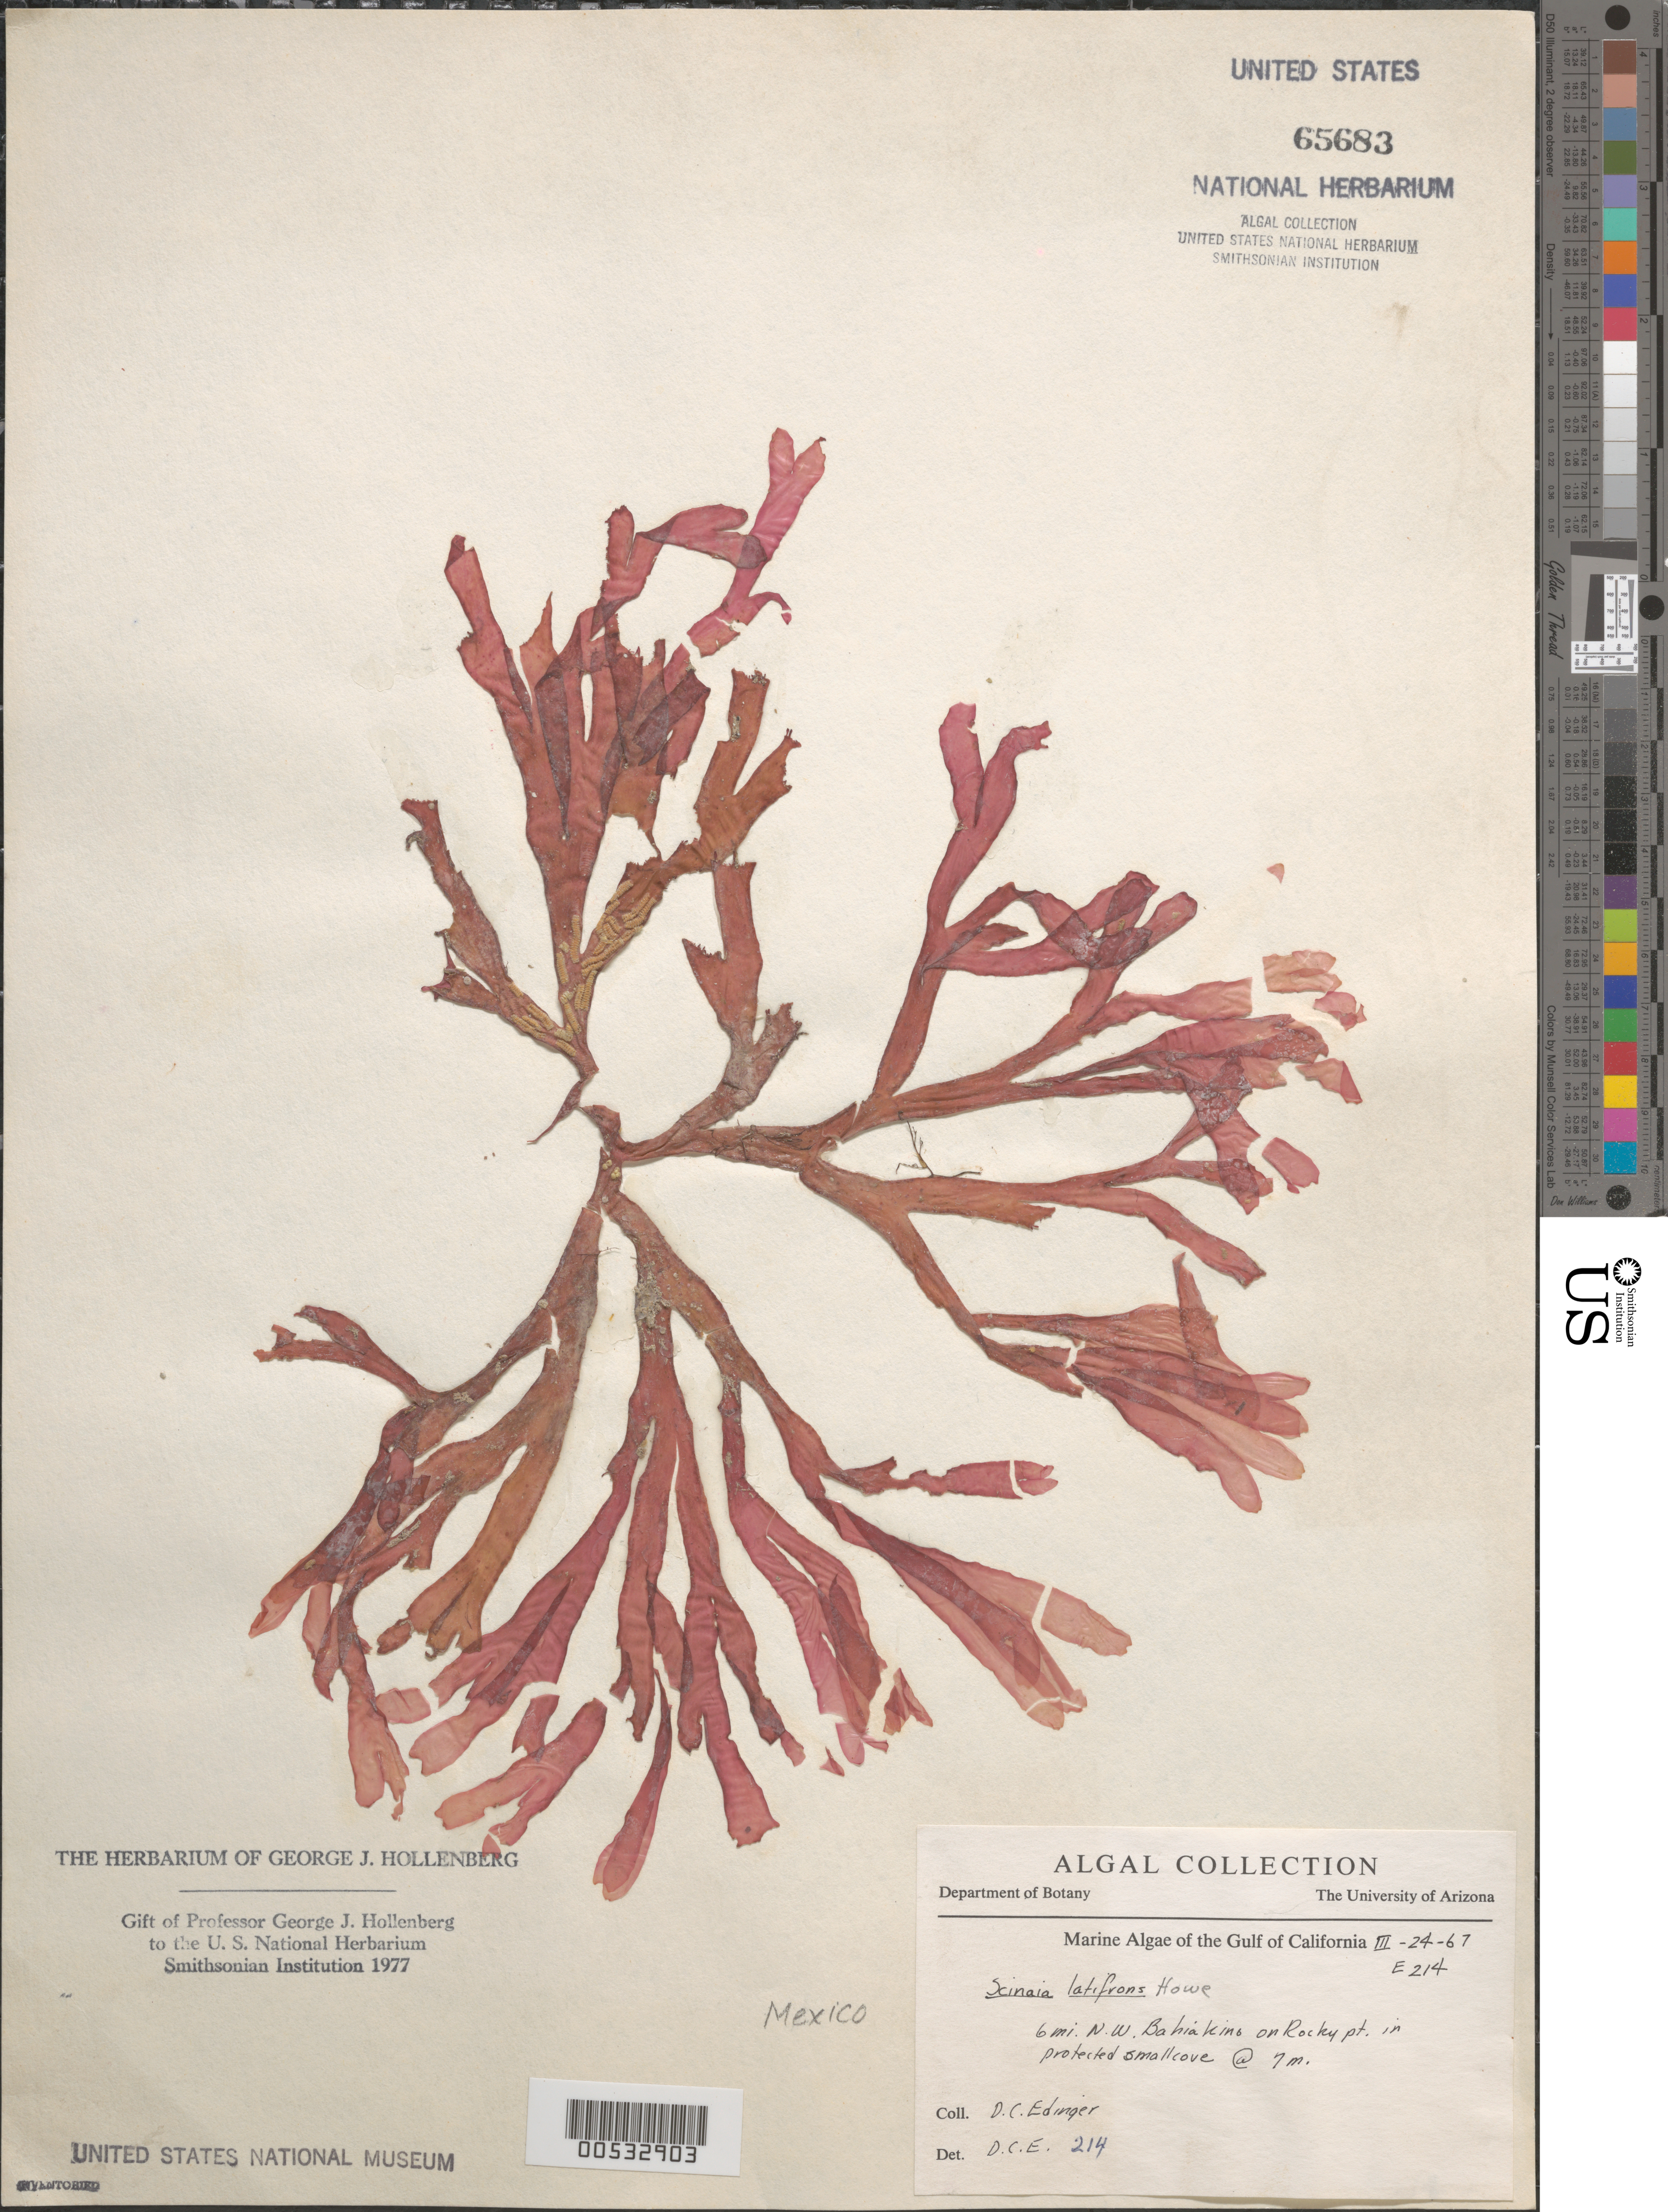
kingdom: Plantae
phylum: Rhodophyta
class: Florideophyceae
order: Nemaliales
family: Scinaiaceae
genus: Scinaia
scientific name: Scinaia latifrons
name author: M. Howe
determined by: Edinger, D. C.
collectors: D. Edinger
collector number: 214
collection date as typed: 24 Mar 1967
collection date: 1967-03-24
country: Mexico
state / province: Sonora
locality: Rocky point, 6 miles northwest of Bahia Kino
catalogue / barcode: US 65683